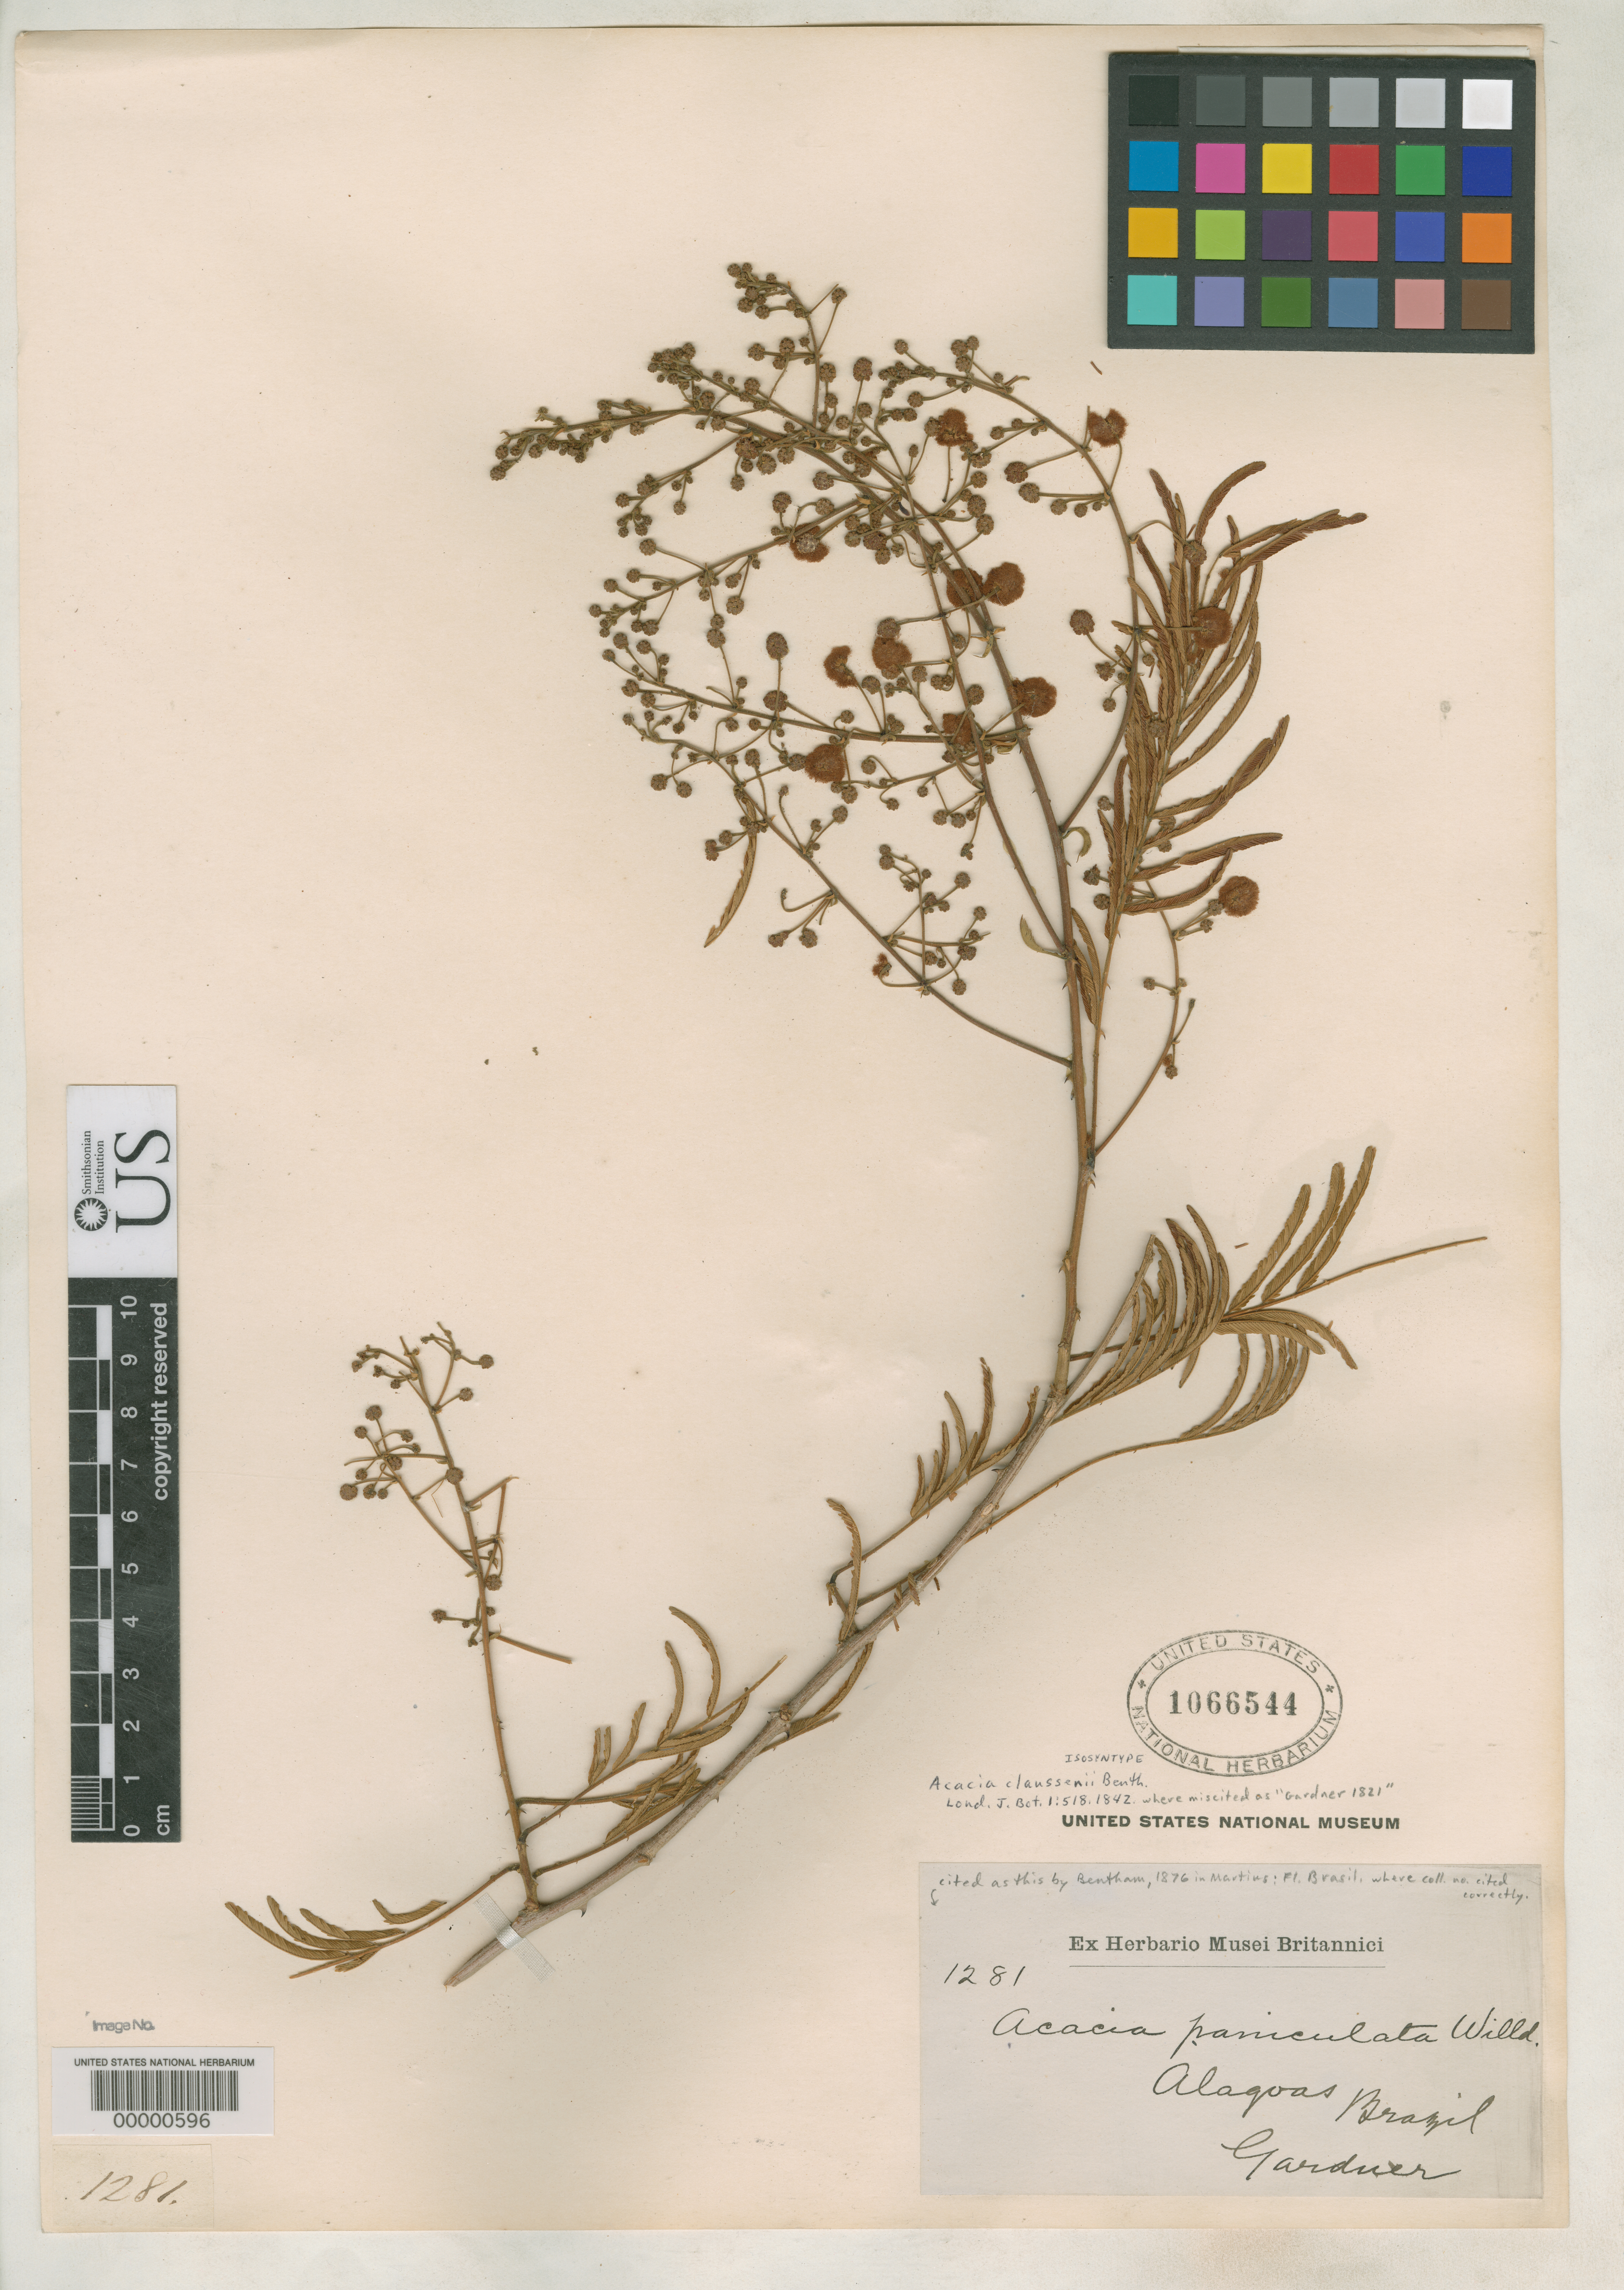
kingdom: Plantae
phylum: Tracheophyta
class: Magnoliopsida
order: Fabales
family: Fabaceae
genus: Acacia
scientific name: Acacia clausseni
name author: Benth.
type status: Isosyntype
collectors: G. Gardner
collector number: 1281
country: Brazil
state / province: Alagoas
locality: Rio San Francisco.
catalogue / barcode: US 1066544